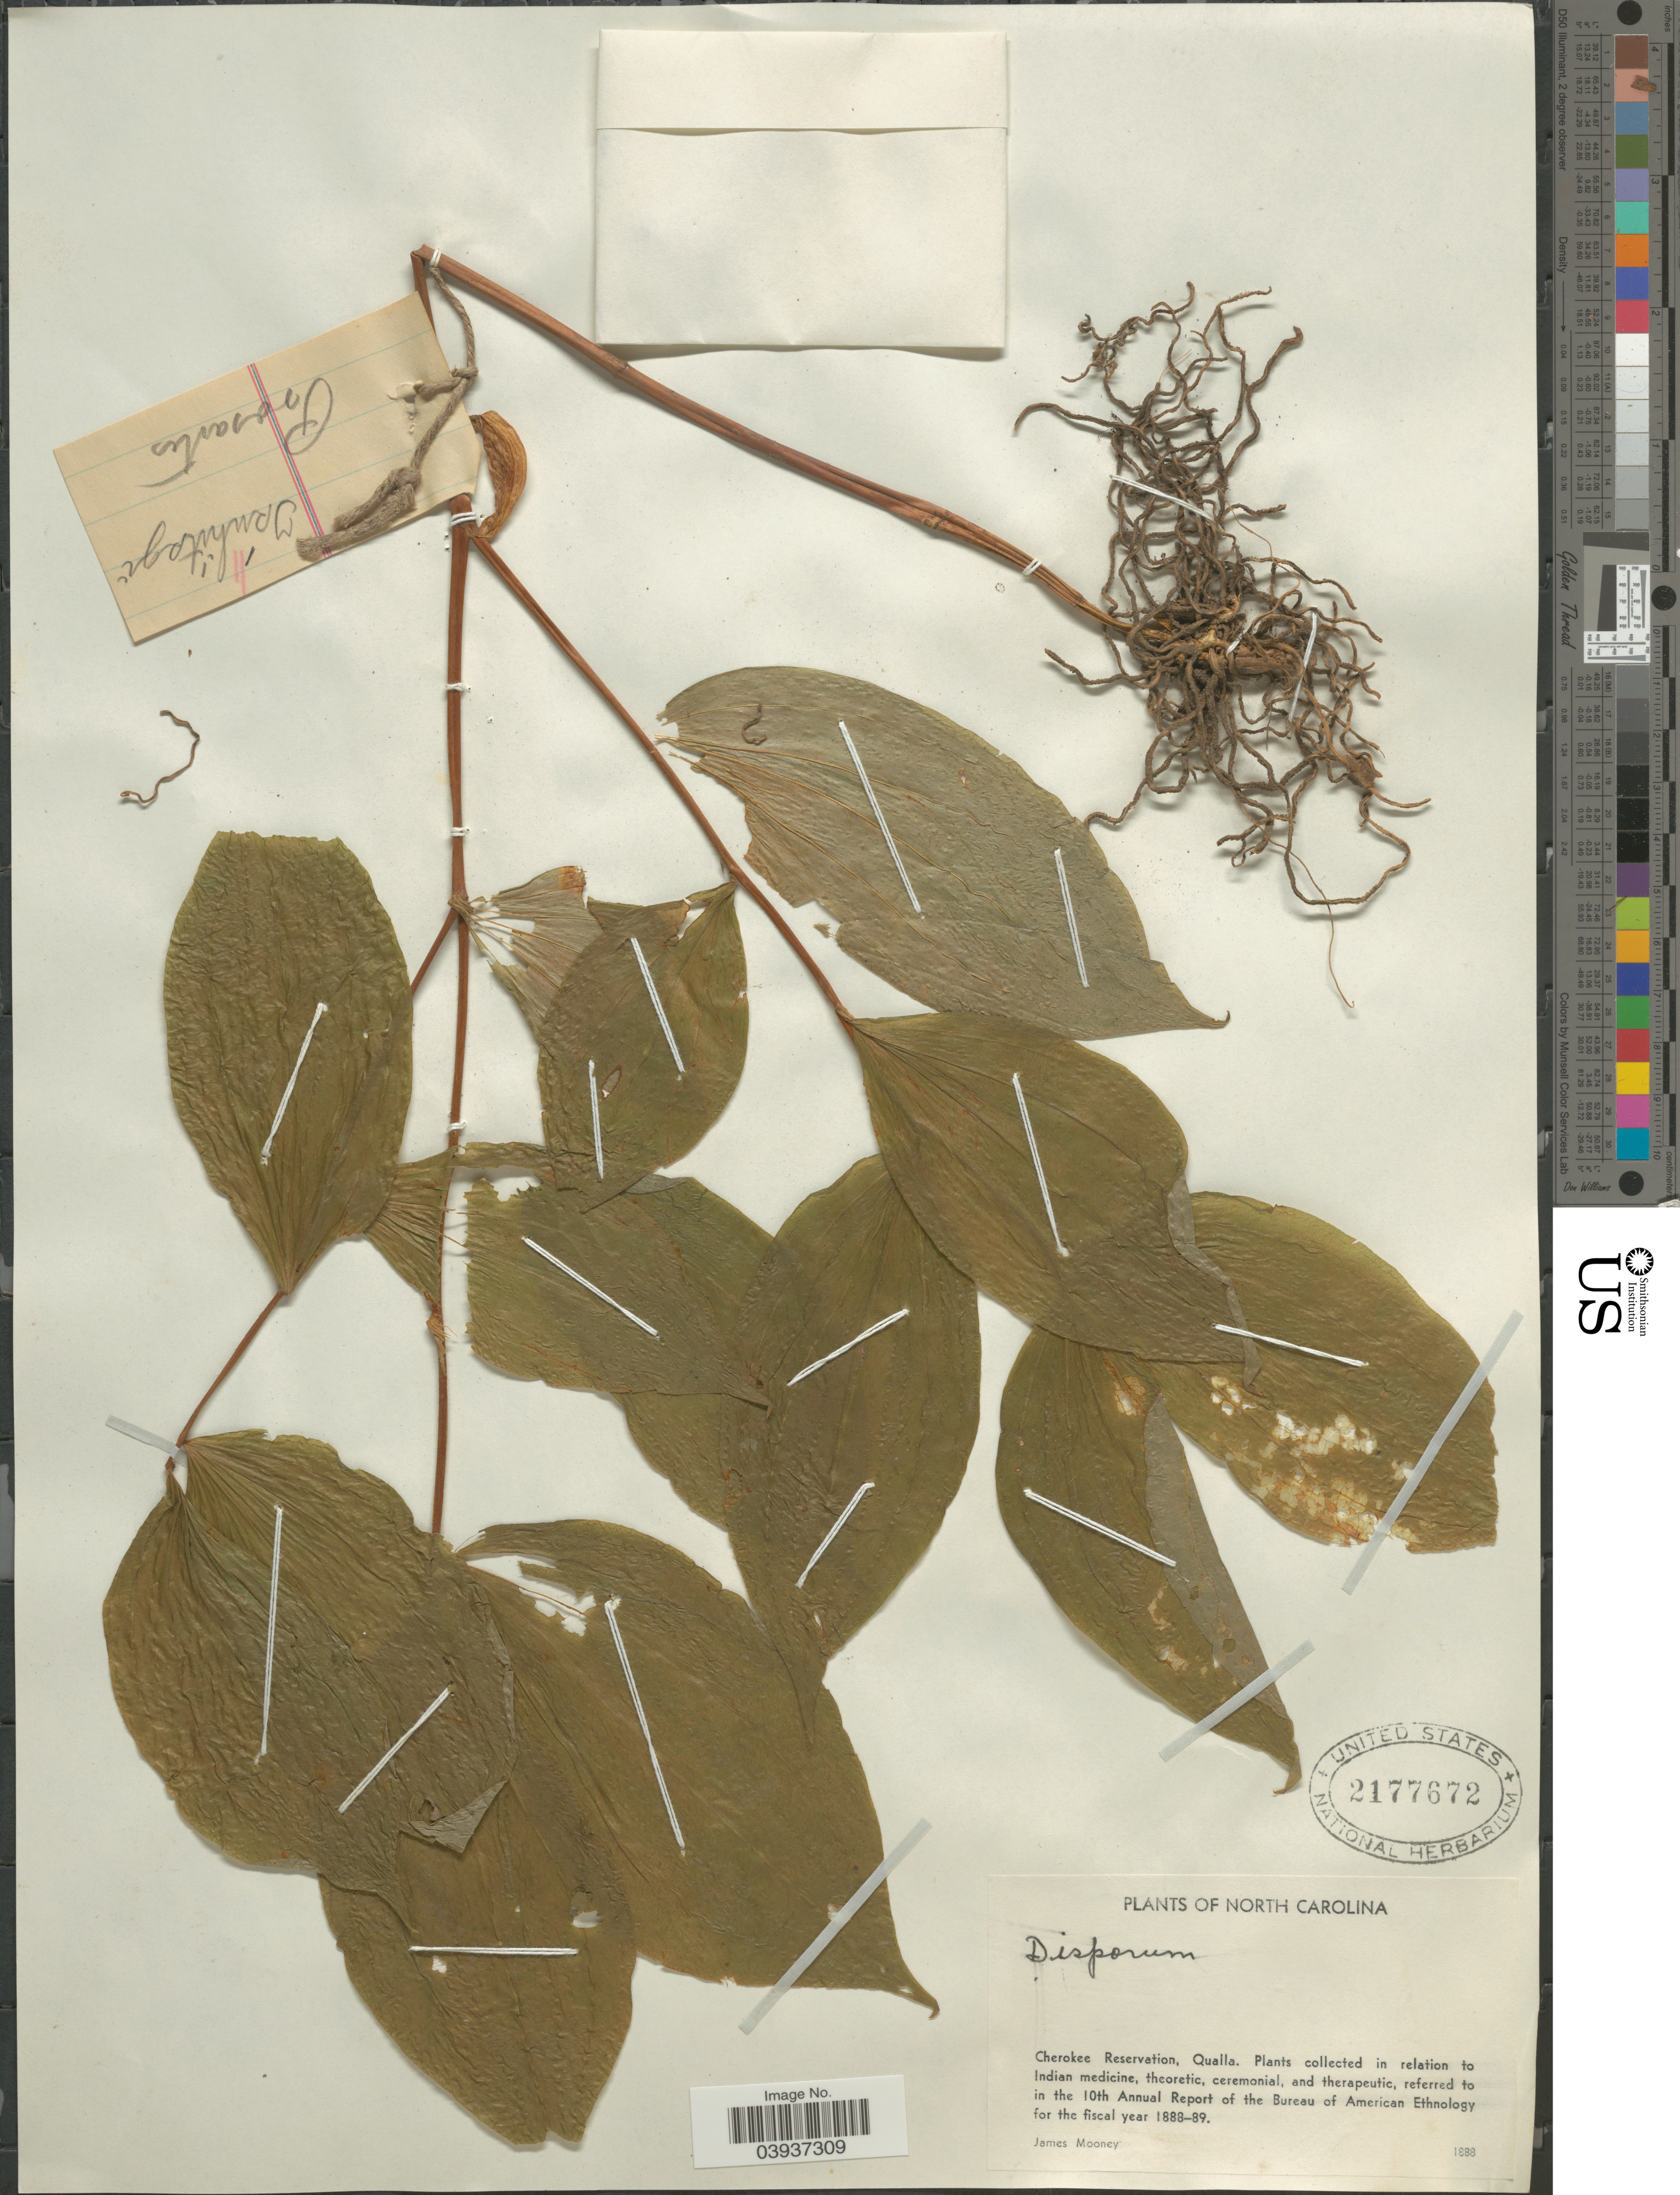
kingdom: Plantae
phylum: Tracheophyta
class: Liliopsida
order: Liliales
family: Colchicaceae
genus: Disporum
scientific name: Disporum lanuginosum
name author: (Michx.) G. Nicholson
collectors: J. Mooney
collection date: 1888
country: United States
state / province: North Carolina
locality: Cherokee Reservation, Qualla.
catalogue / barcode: US 2177672